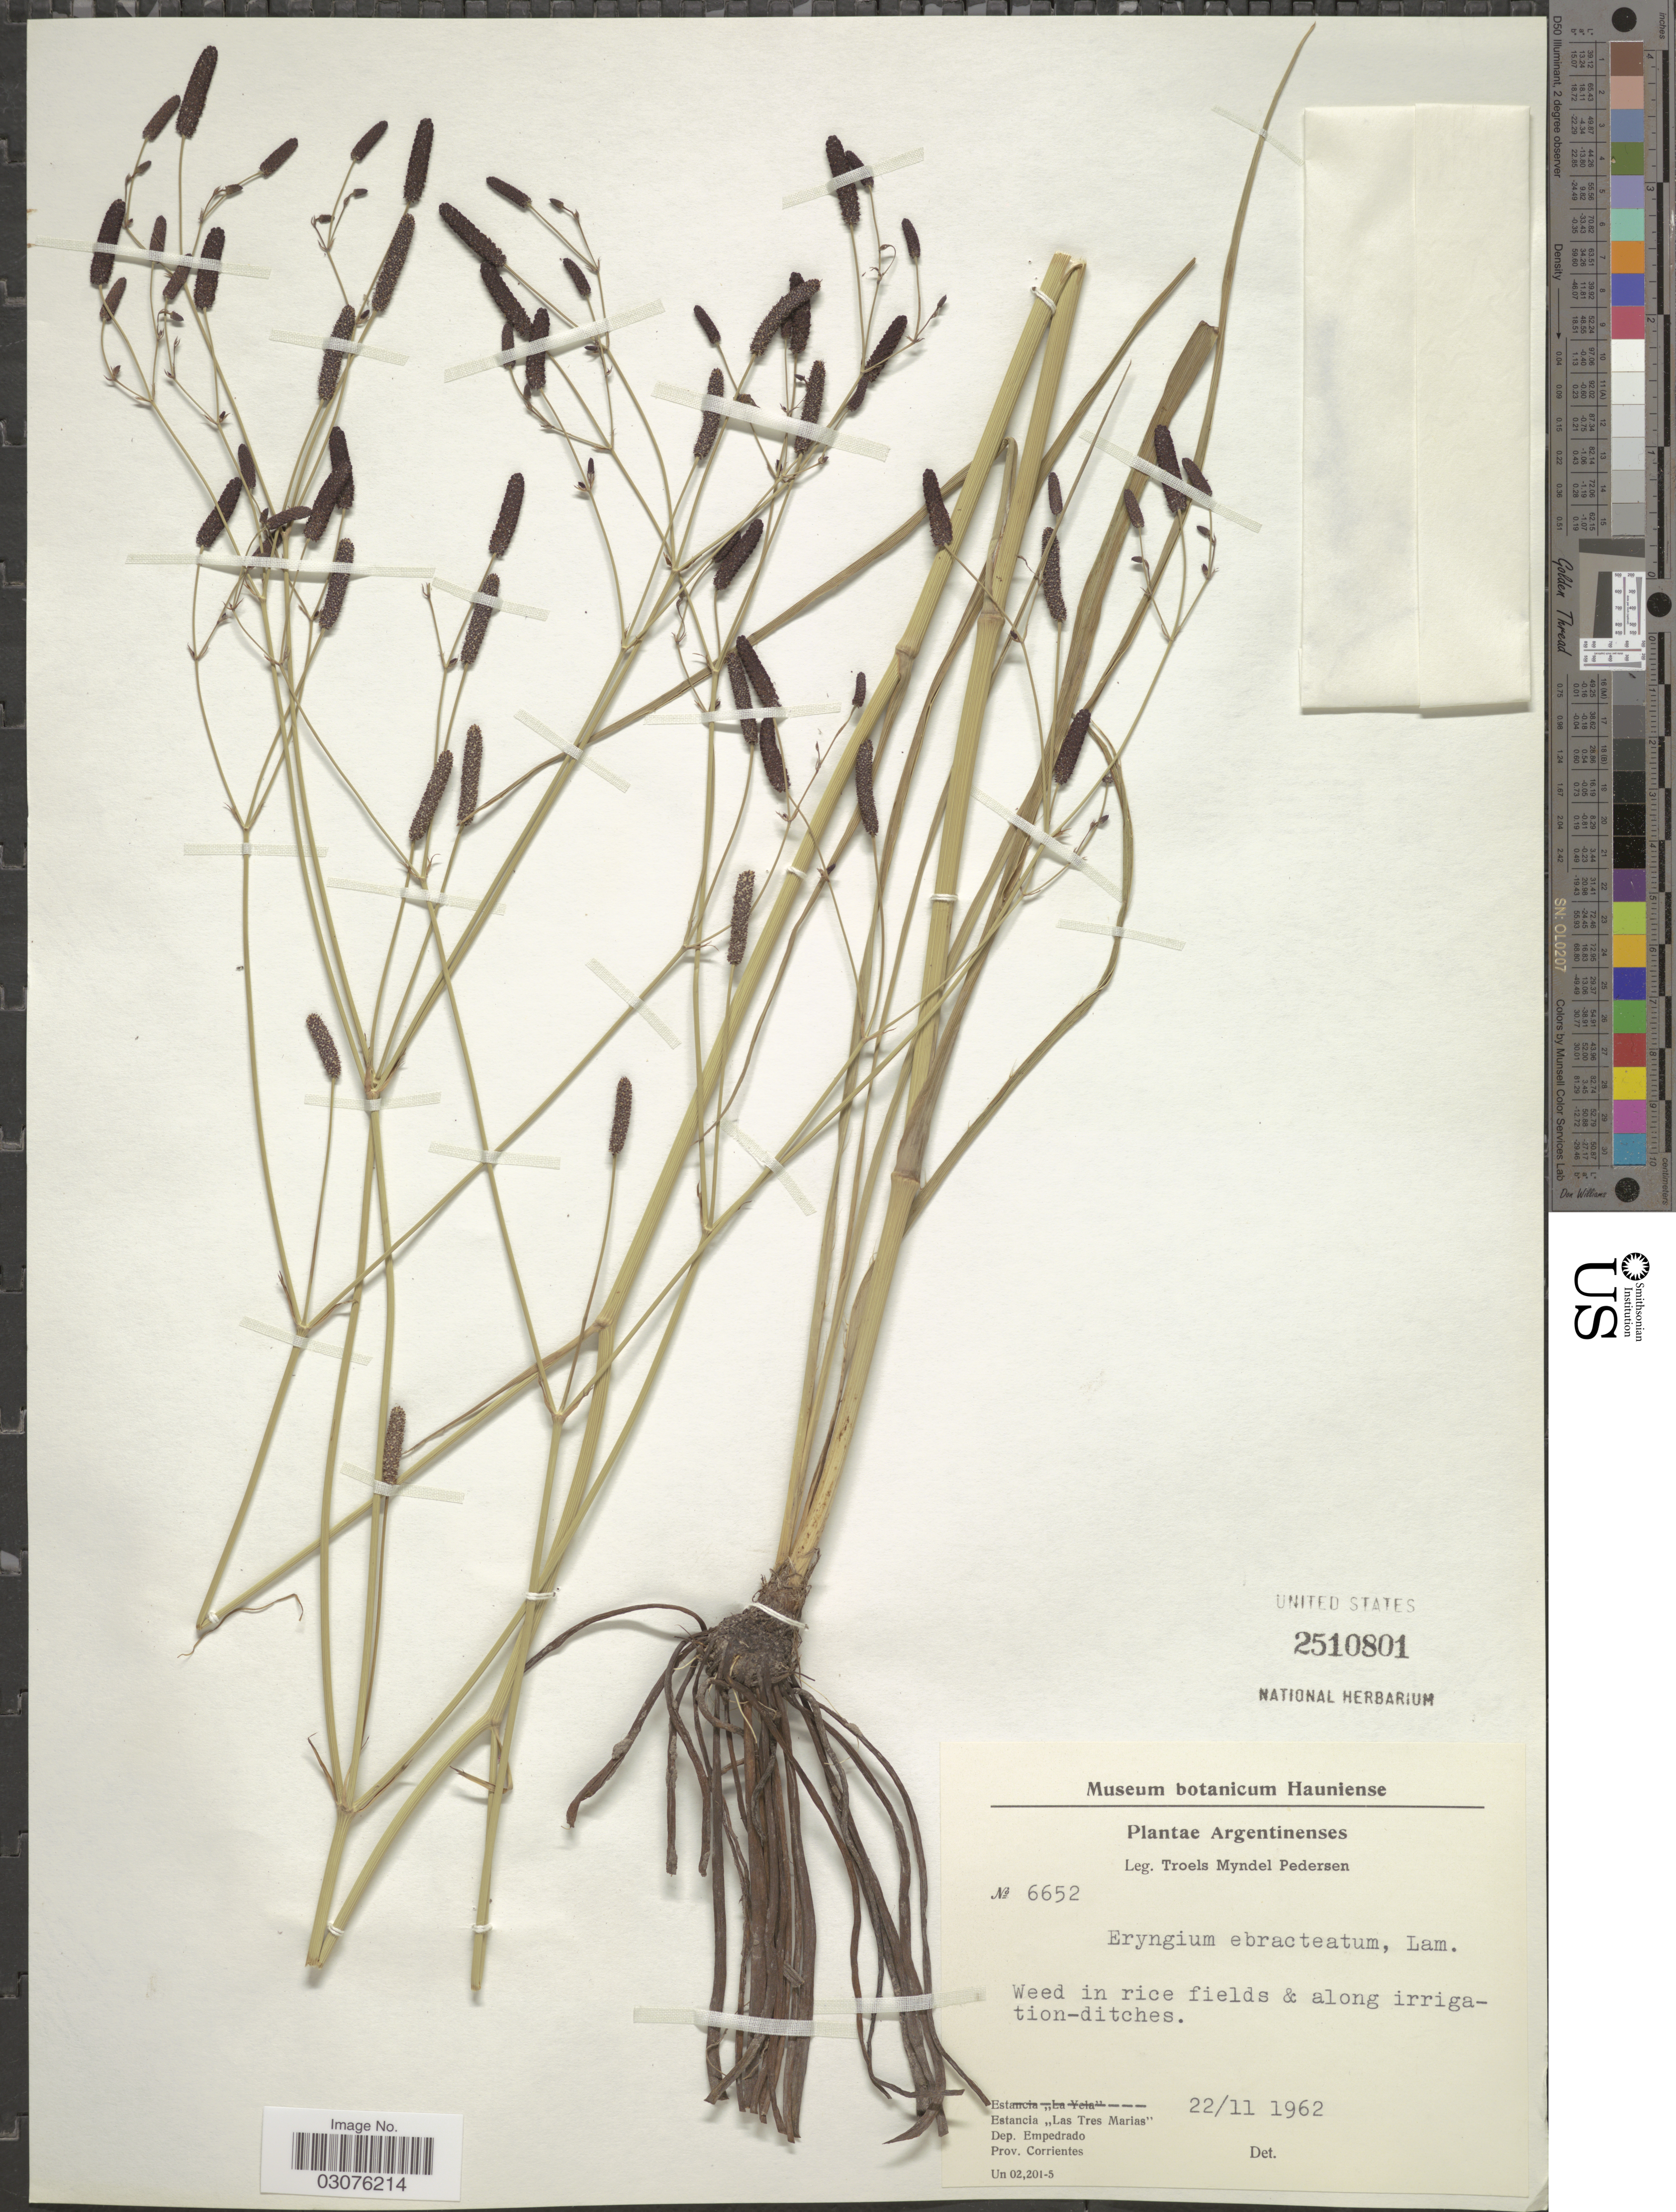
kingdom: Plantae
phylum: Tracheophyta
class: Magnoliopsida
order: Apiales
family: Apiaceae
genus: Eryngium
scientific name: Eryngium ebracteatum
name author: Lam.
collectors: T. Pederson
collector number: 6652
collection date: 1962-11-22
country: Argentina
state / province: Corrientes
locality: Estancia "Las Tres Marias". Dep. Empedrado.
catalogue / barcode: US 2510801